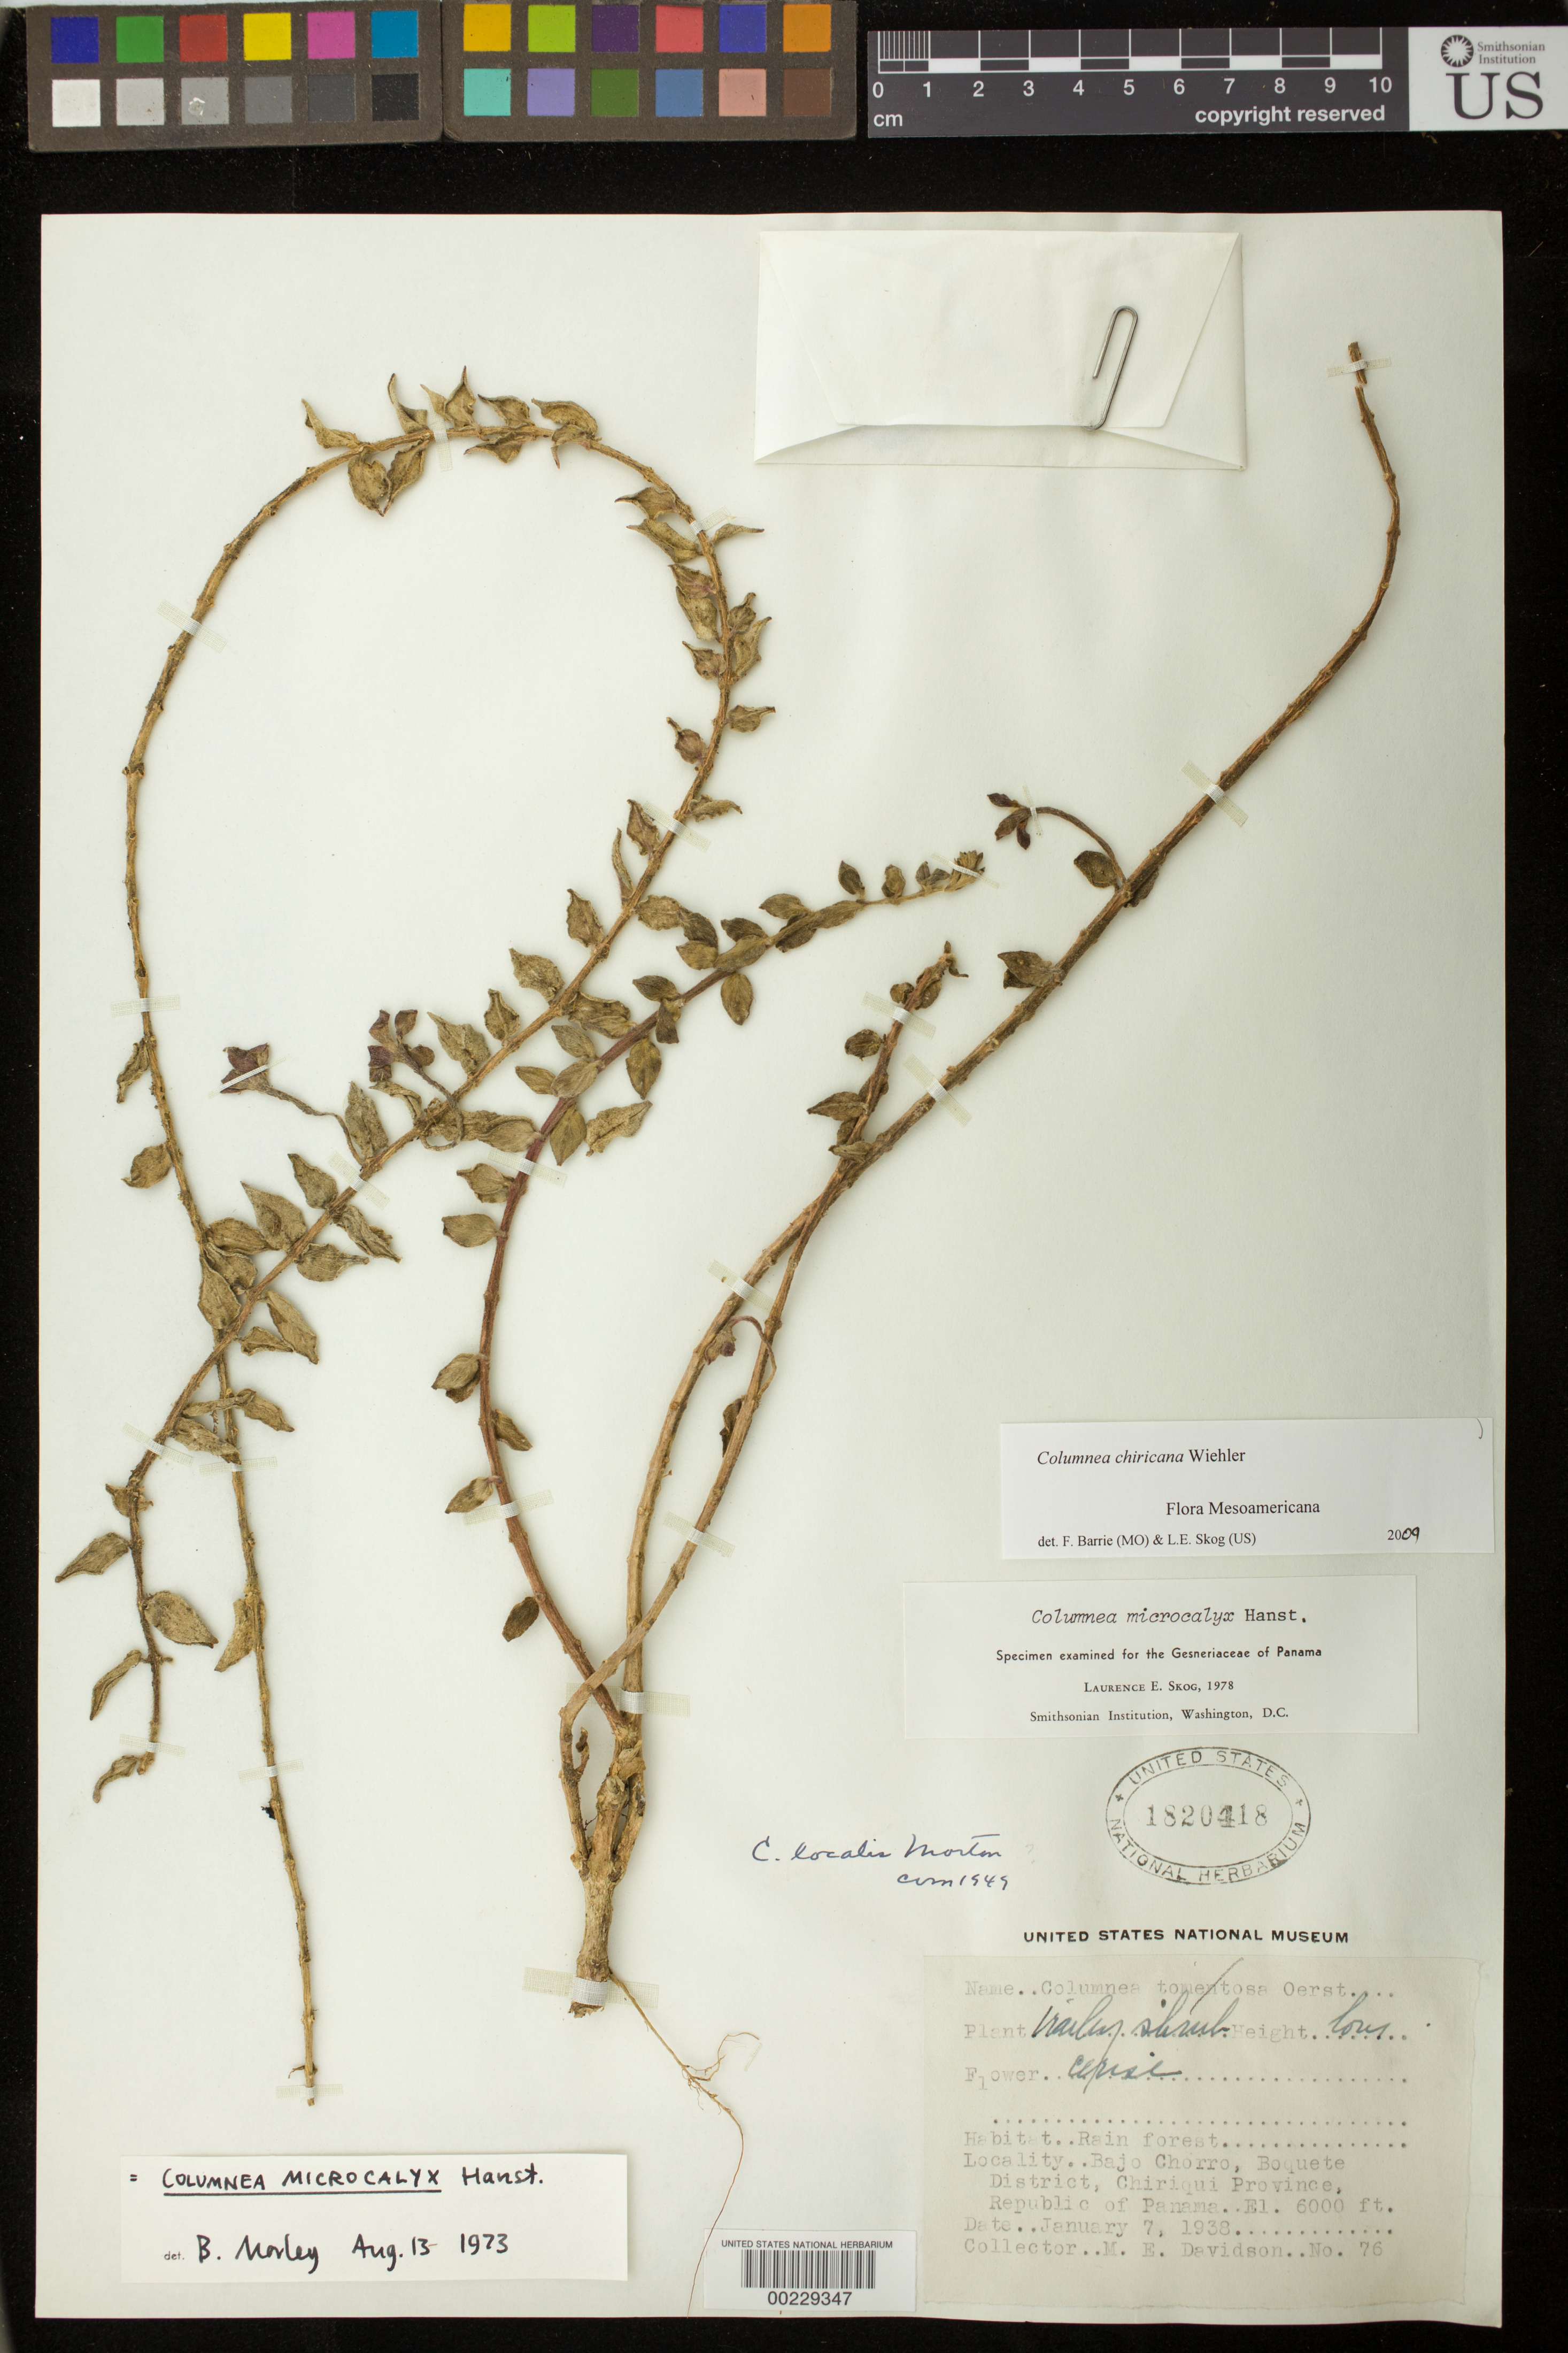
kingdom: Plantae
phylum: Tracheophyta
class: Magnoliopsida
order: Lamiales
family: Gesneriaceae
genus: Columnea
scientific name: Columnea chiricana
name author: Wiehler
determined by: Barrie, F. R.; Skog, Laurence E.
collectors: M. E. Davidson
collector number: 76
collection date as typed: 07 Jan 1938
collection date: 1938-01-07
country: Panama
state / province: Chiriquí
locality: Bajo Chorro, Boquete District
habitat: Rain forest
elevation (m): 1829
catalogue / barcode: US 1820418